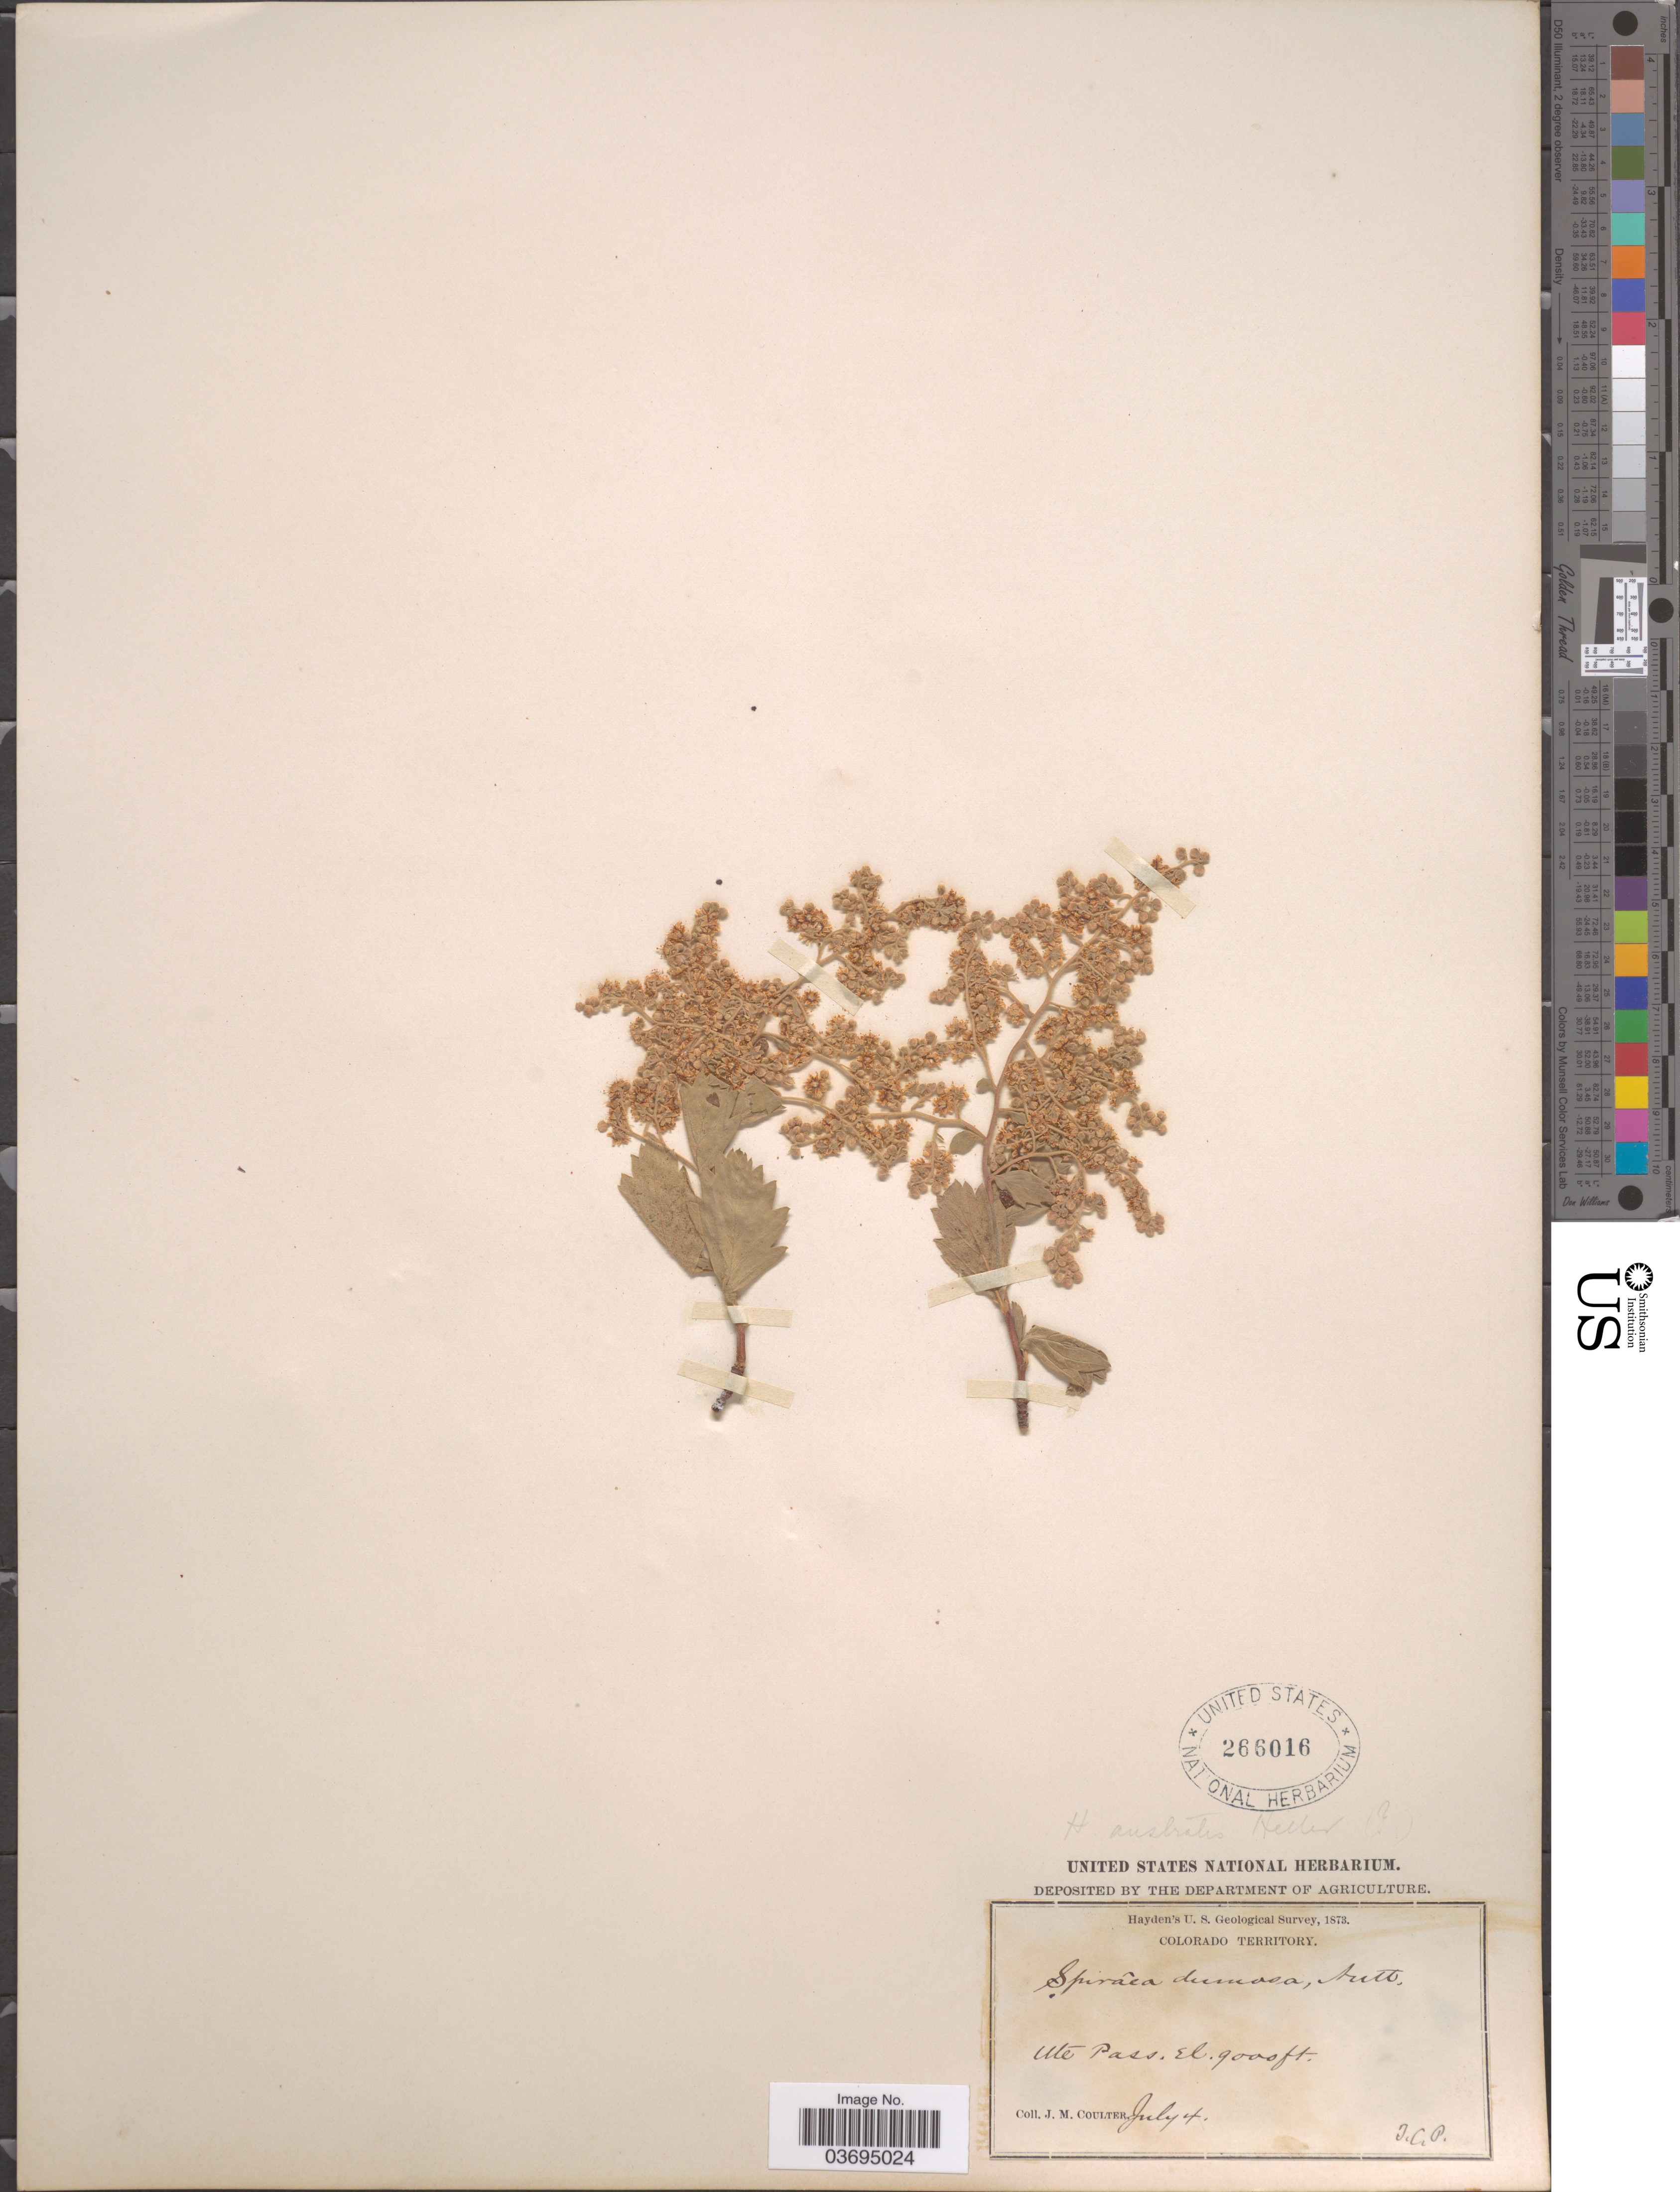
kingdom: Plantae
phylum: Tracheophyta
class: Magnoliopsida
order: Rosales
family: Rosaceae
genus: Holodiscus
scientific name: Holodiscus discolor var. dumosus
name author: Maxim. ex J.M. Coult.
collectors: J. M. Coulter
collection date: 1873-07-04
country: United States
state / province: Colorado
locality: Ute Pass.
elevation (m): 2743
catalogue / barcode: US 266016